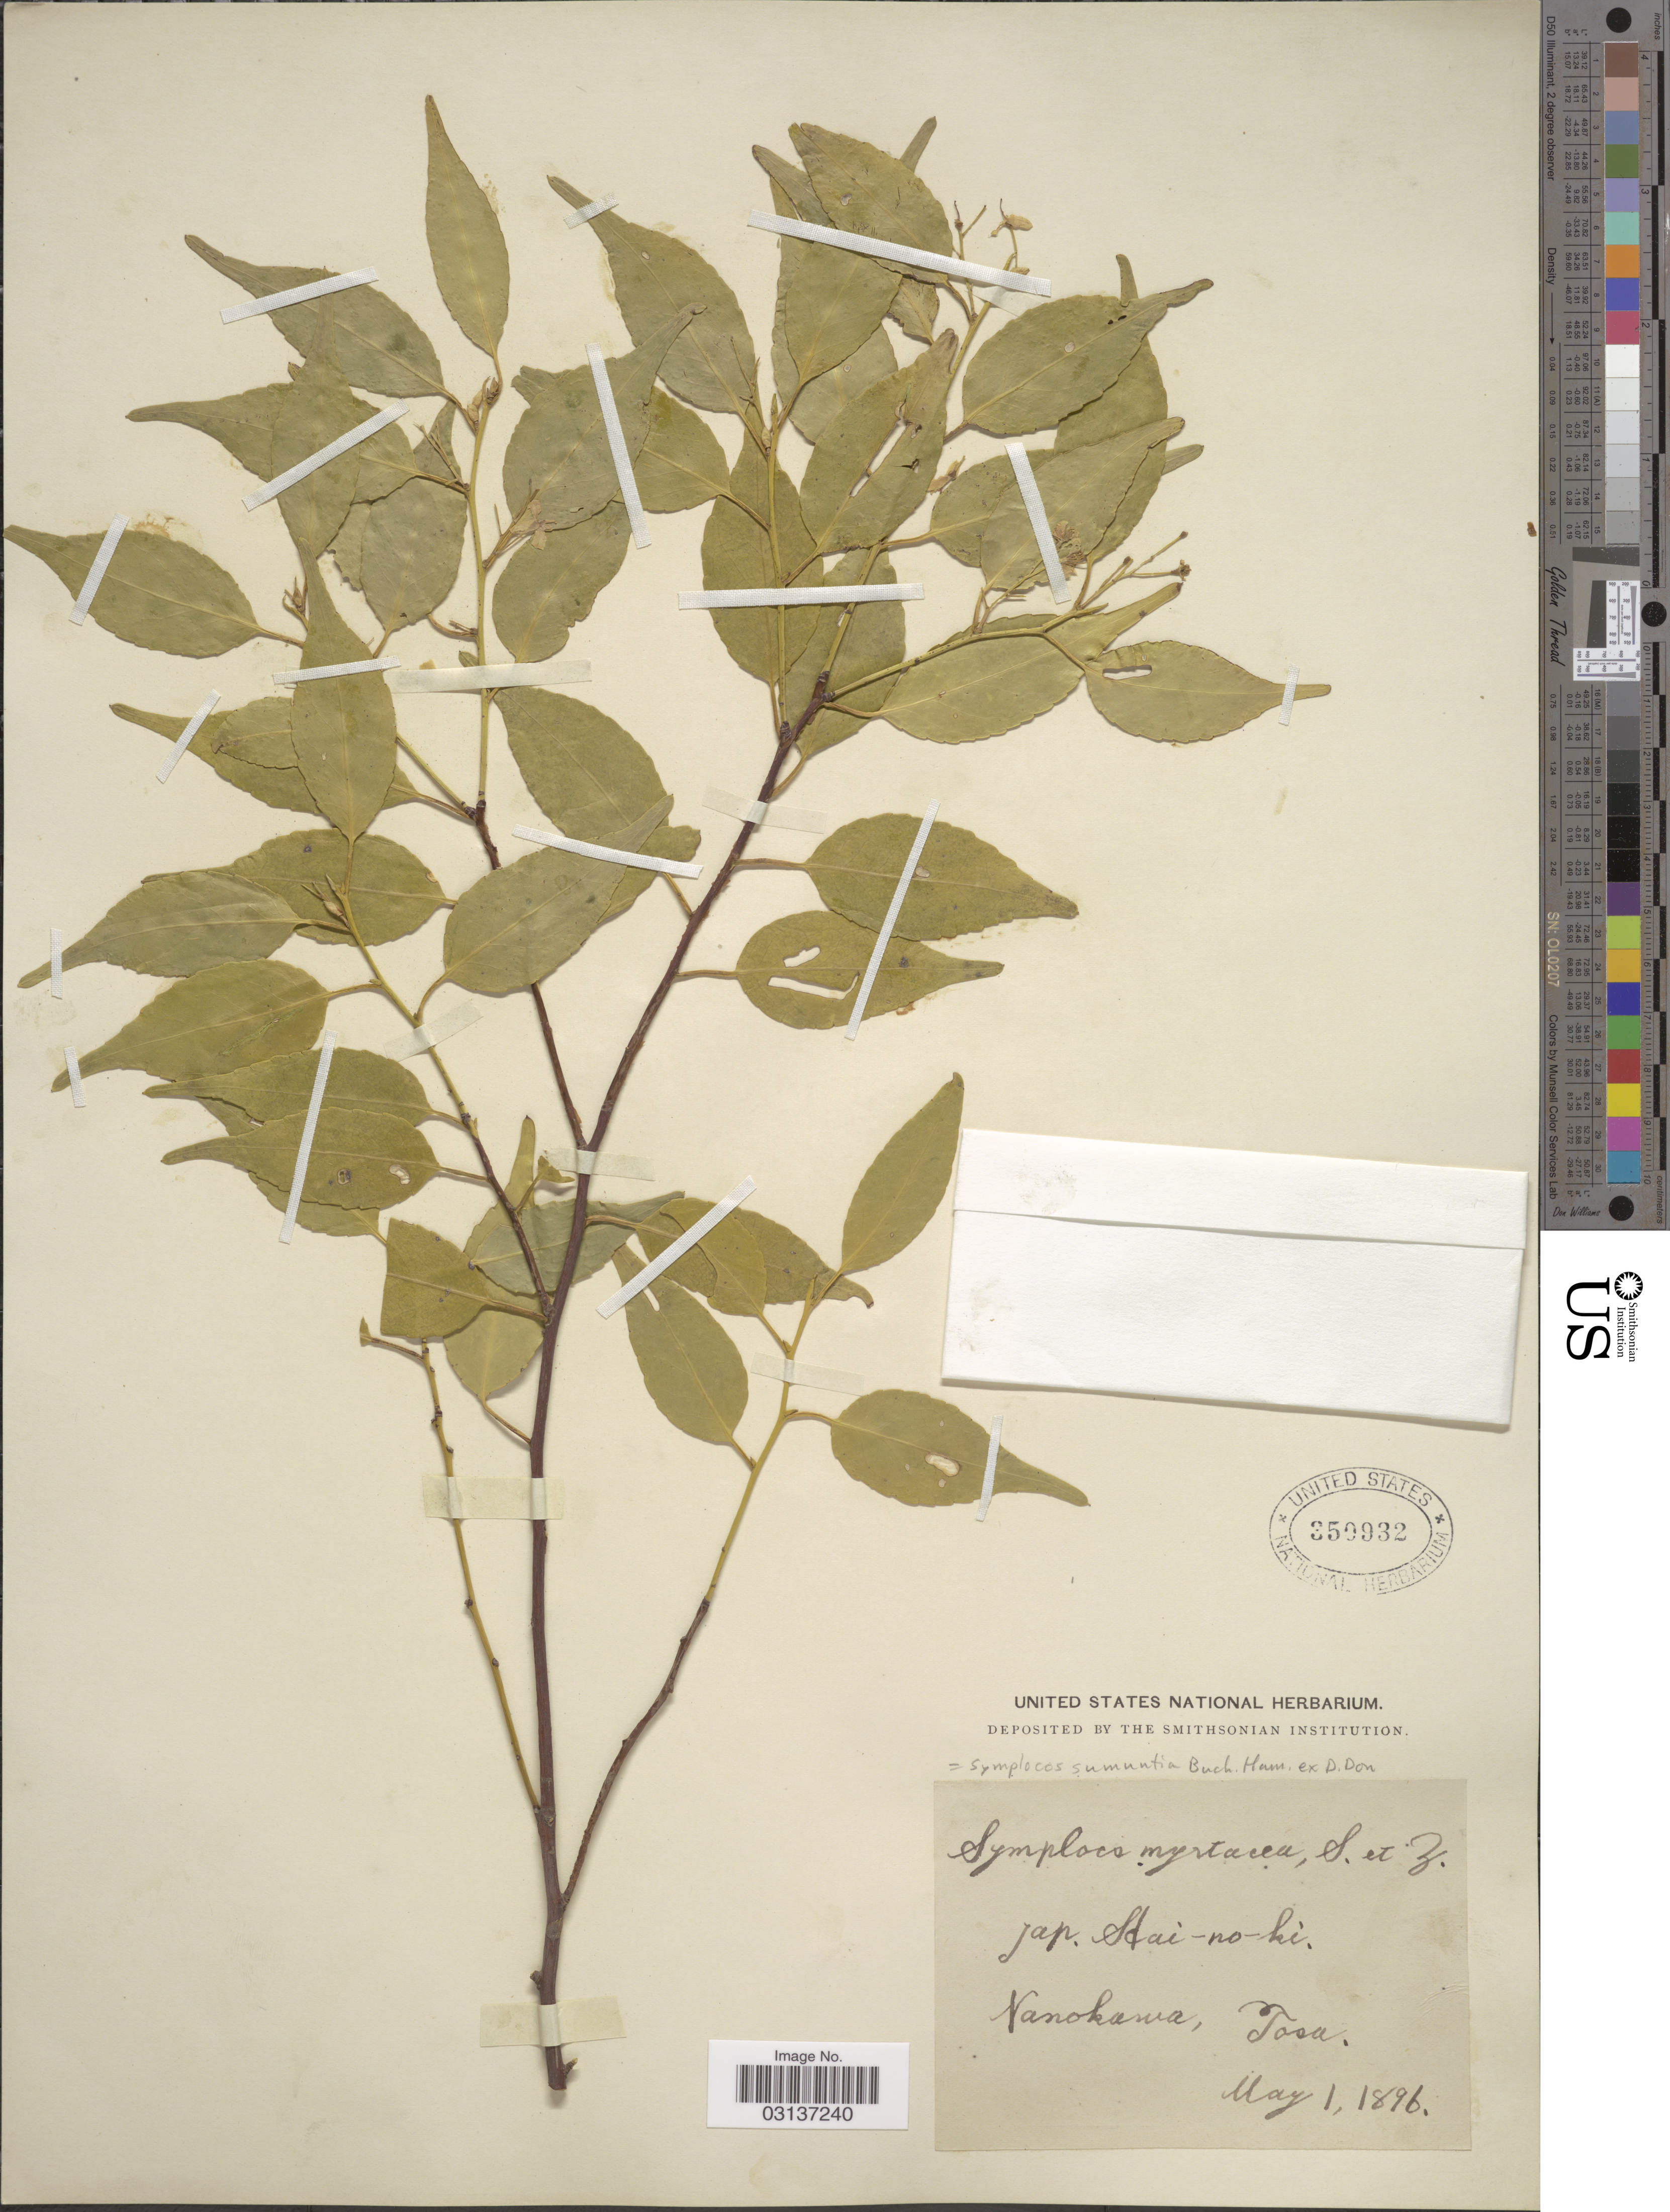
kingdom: Plantae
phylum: Tracheophyta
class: Magnoliopsida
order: Ericales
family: Symplocaceae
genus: Symplocos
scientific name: Symplocos sumuntia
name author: Buch.-Ham. ex D. Don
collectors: T. Nanokawa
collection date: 1896-05-01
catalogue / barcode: US 350932